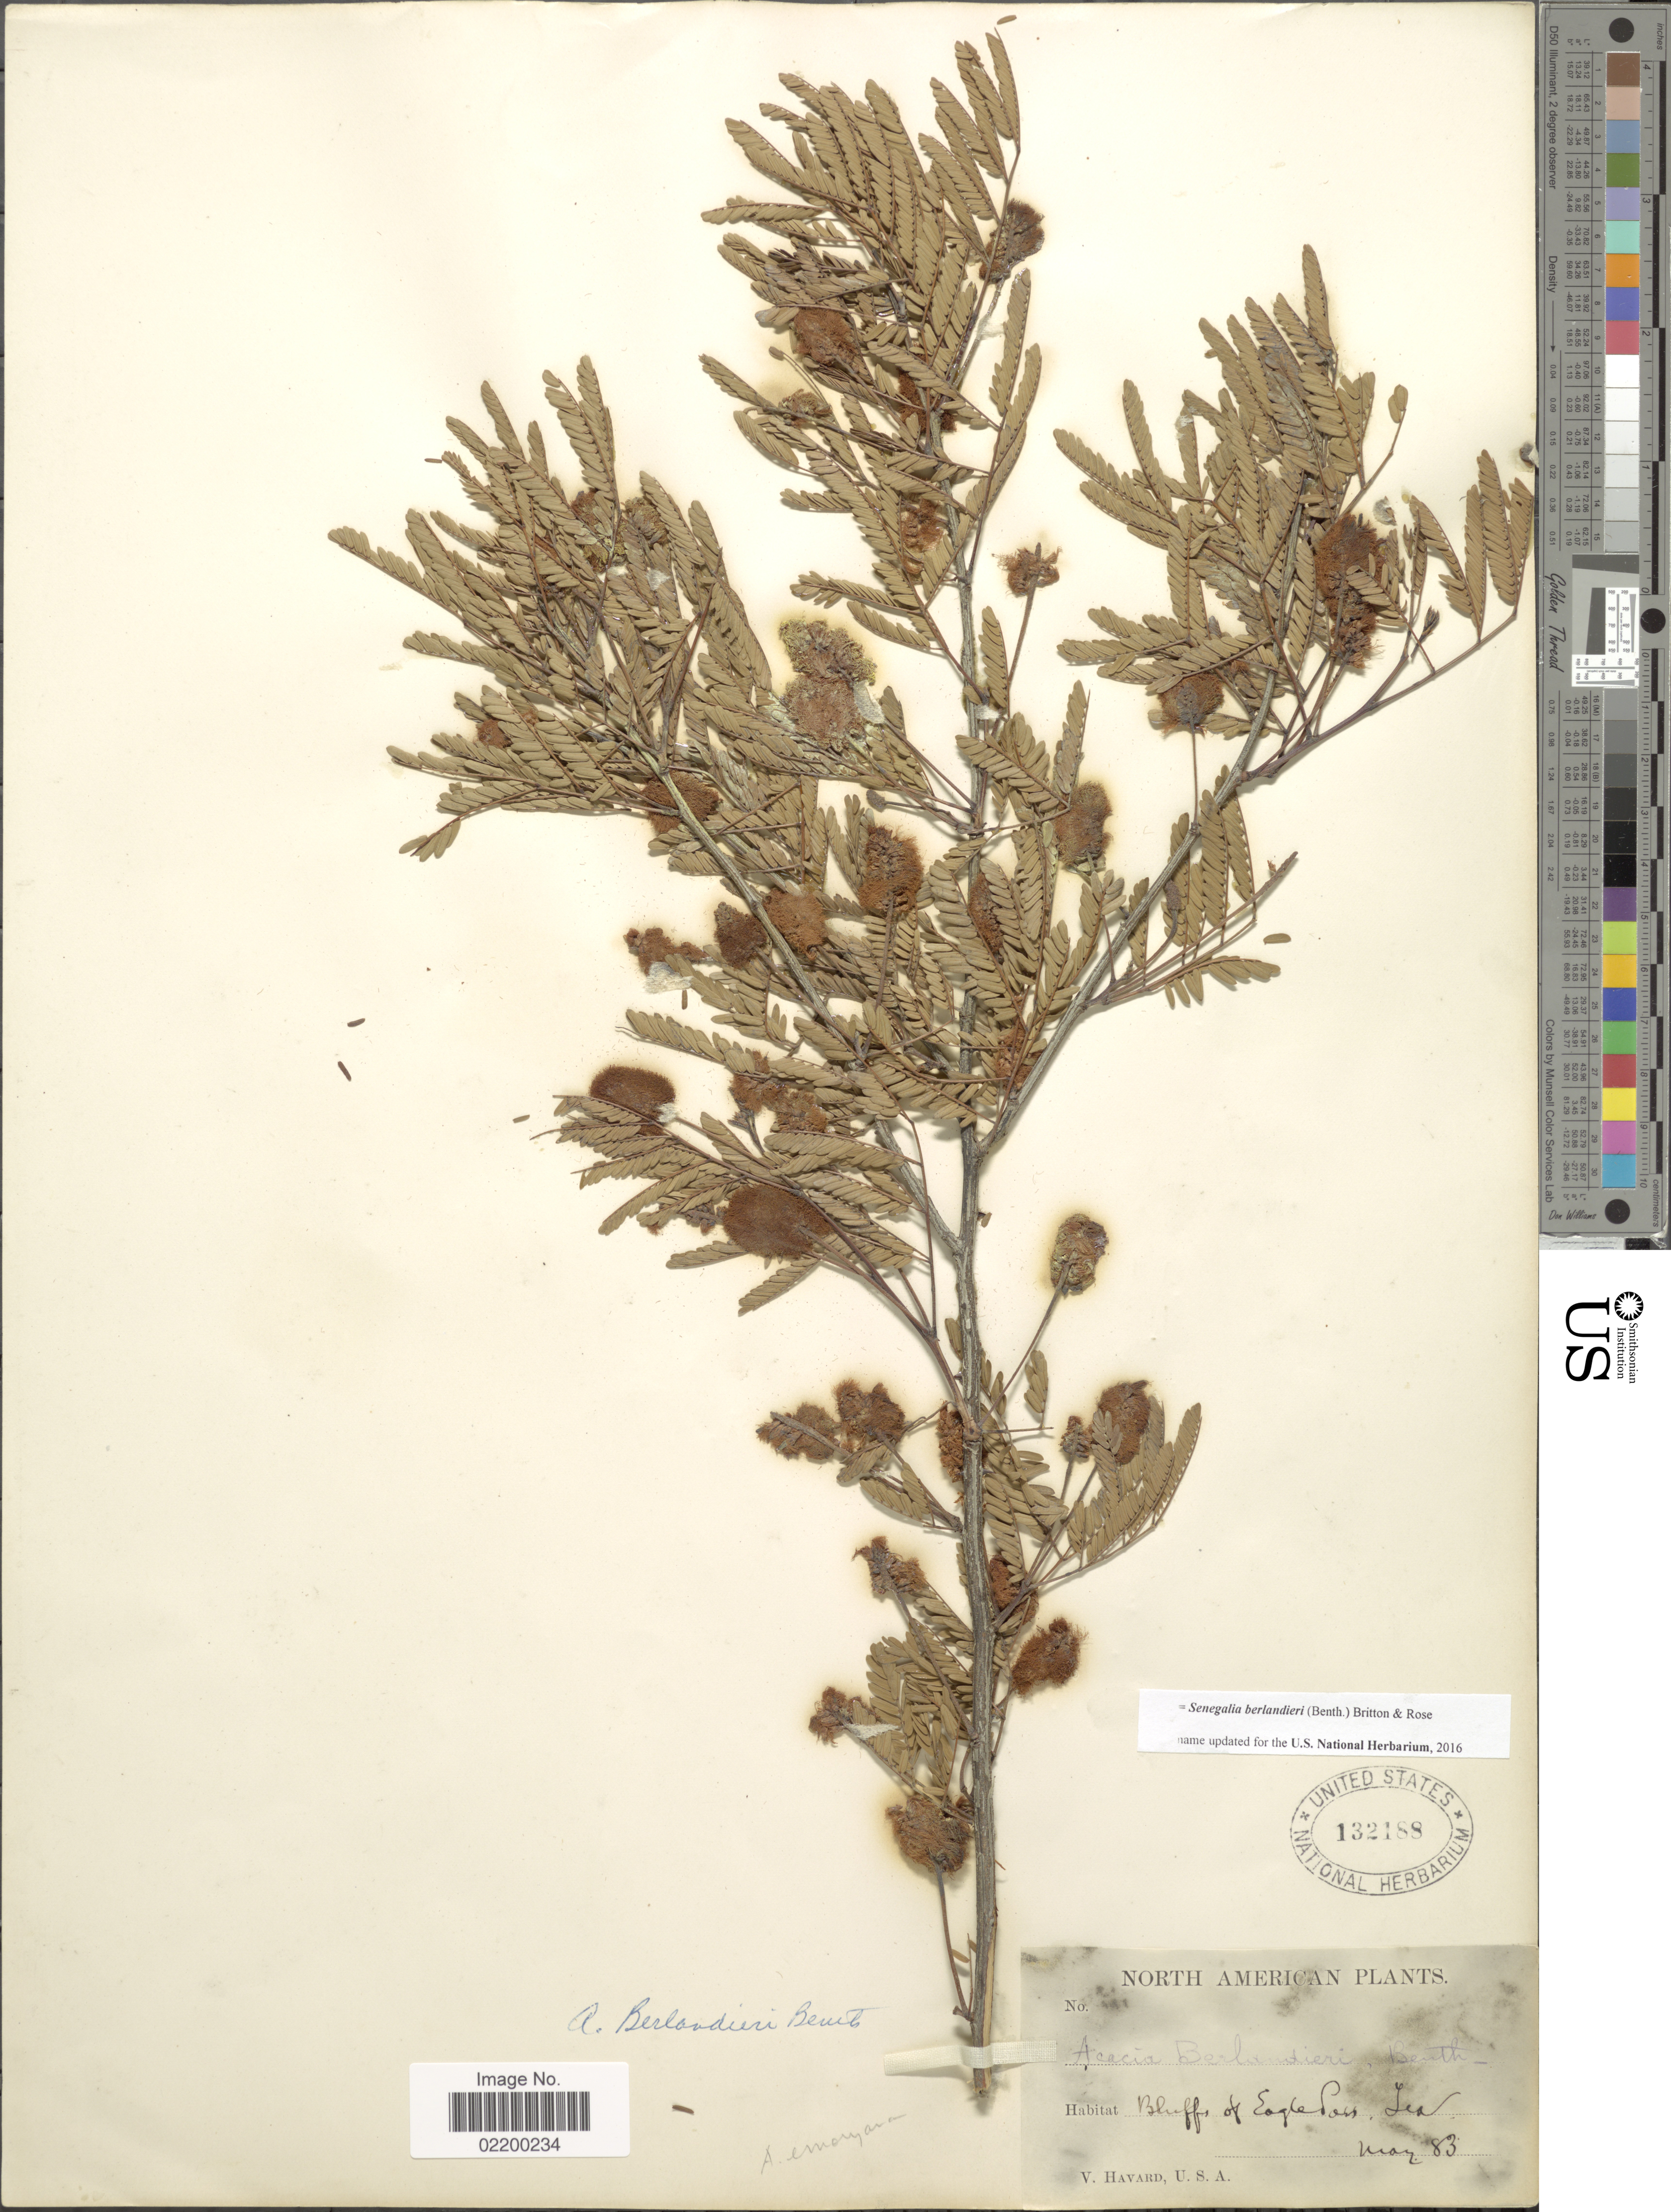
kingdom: Plantae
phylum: Tracheophyta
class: Magnoliopsida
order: Fabales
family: Fabaceae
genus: Senegalia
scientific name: Senegalia berlandieri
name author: (Benth.) Britton & Rose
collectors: V. Havard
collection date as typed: Transcribed d/m/y: /5/83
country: United States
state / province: Texas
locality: Bluffs of Eagles Pass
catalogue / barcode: US 132188